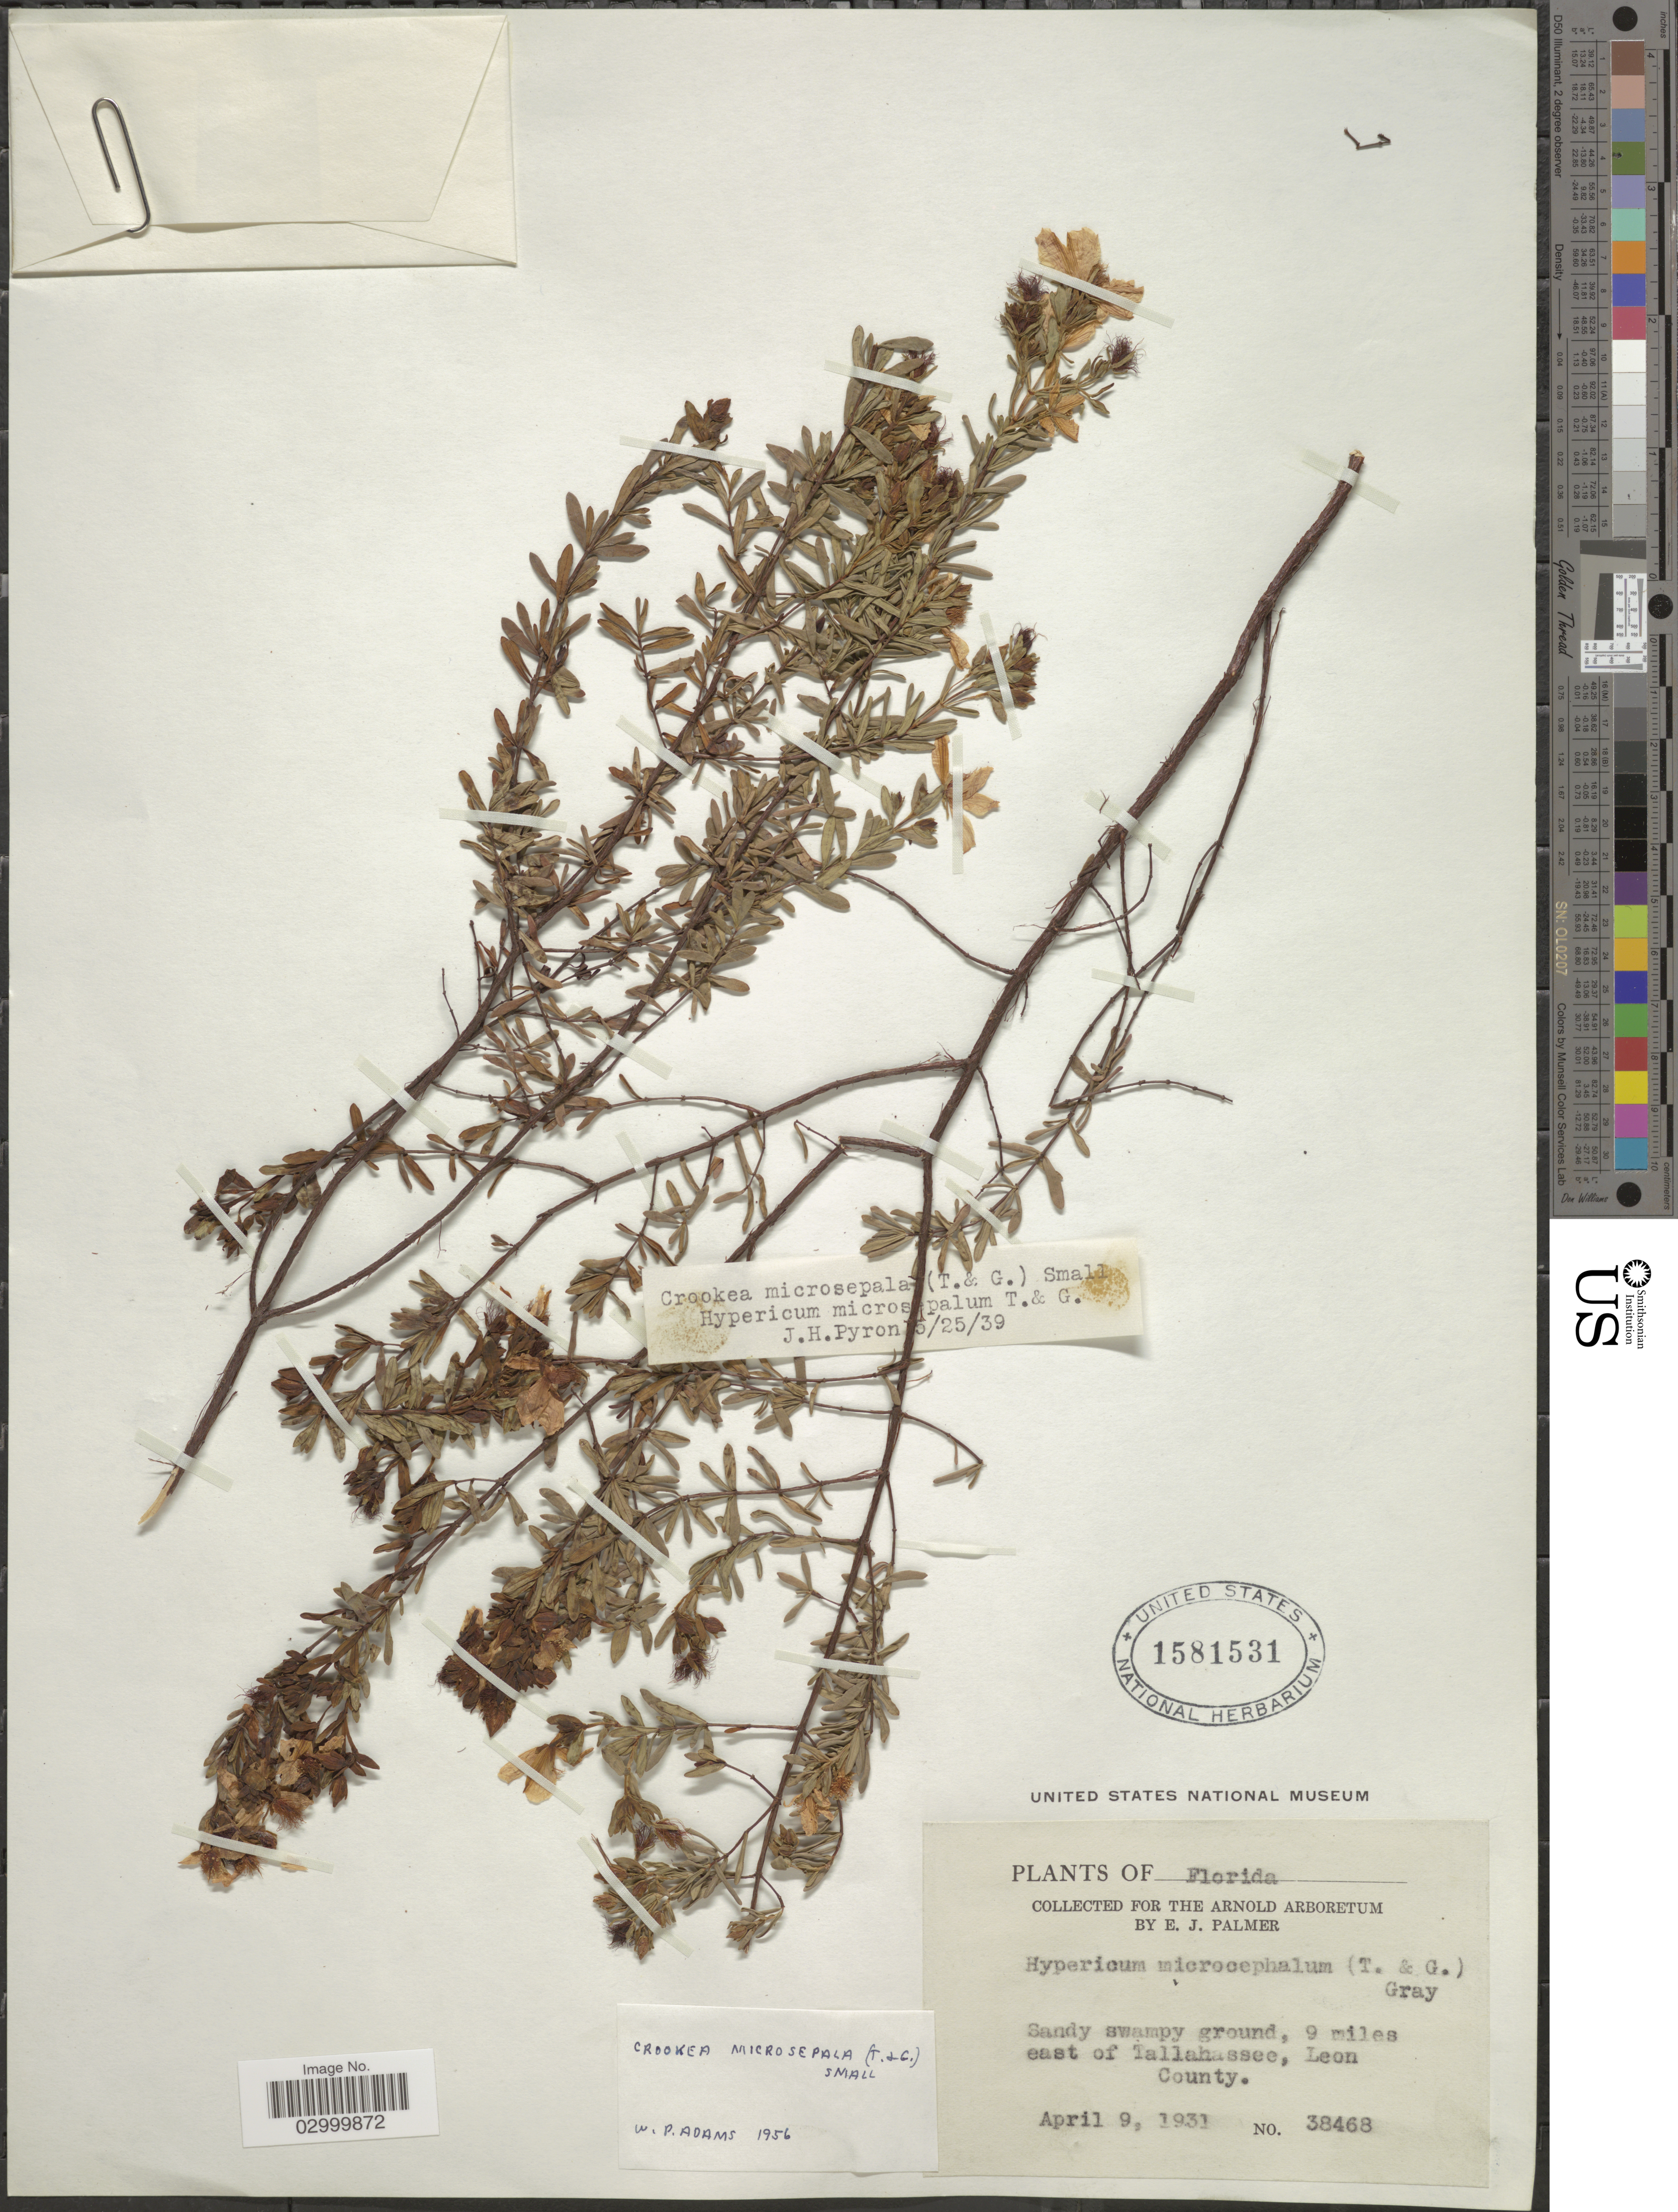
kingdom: Plantae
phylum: Tracheophyta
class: Magnoliopsida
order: Malpighiales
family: Hypericaceae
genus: Hypericum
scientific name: Hypericum microsepalum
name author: (Torr. & A. Gray) A. Gray ex S. Watson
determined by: Strong, Mark T., (BOT), Smithsonian Institution - National Museum of Natural History (UNITED STATES)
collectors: E. J. Palmer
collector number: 38468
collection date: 1931-04-09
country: United States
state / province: Florida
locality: Sandy swampy ground, 9 miles east of Tallahassee, Leon County.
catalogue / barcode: US 1581531